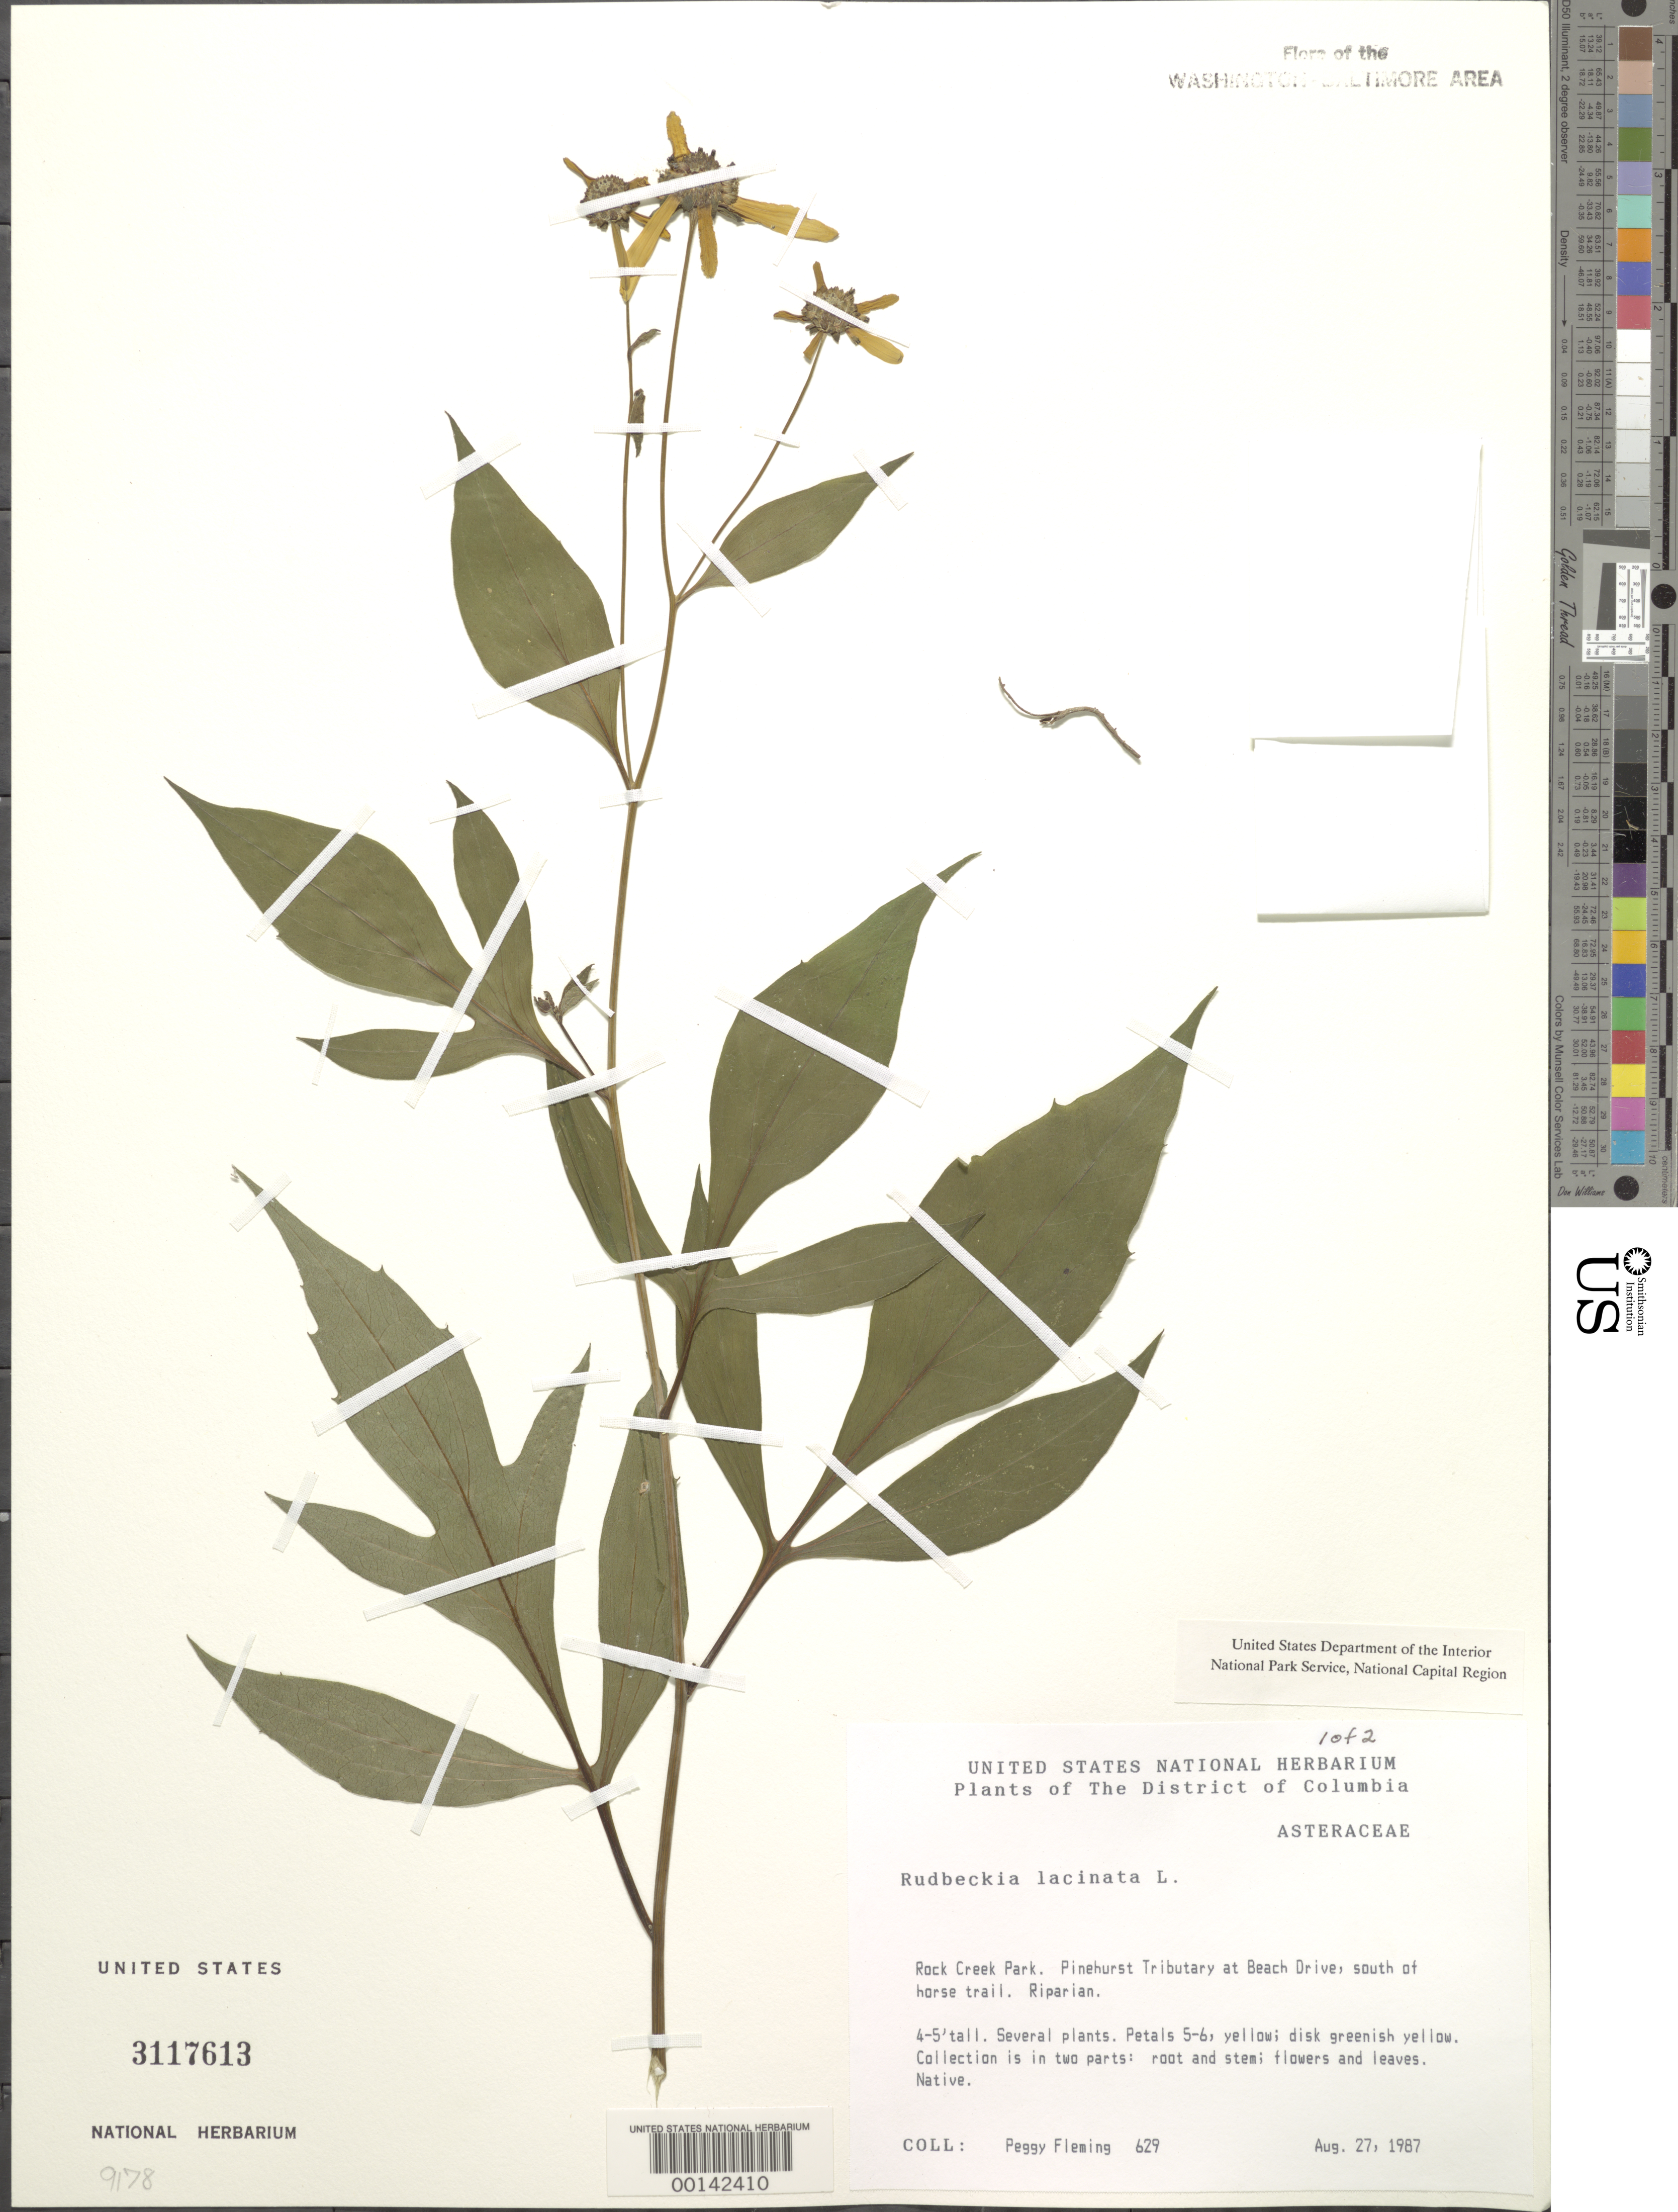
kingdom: Plantae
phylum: Tracheophyta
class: Magnoliopsida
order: Asterales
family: Asteraceae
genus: Rudbeckia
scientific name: Rudbeckia laciniata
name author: L.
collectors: P. Fleming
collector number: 629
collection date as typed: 27 Aug 1987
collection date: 1987-08-27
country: United States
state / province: District of Columbia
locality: Rock Creek Park. Pinehurst Tributary at Beach Drive, south of horse trail. Rock Creek Park & vicinity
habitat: Riparian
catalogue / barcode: US 3117613